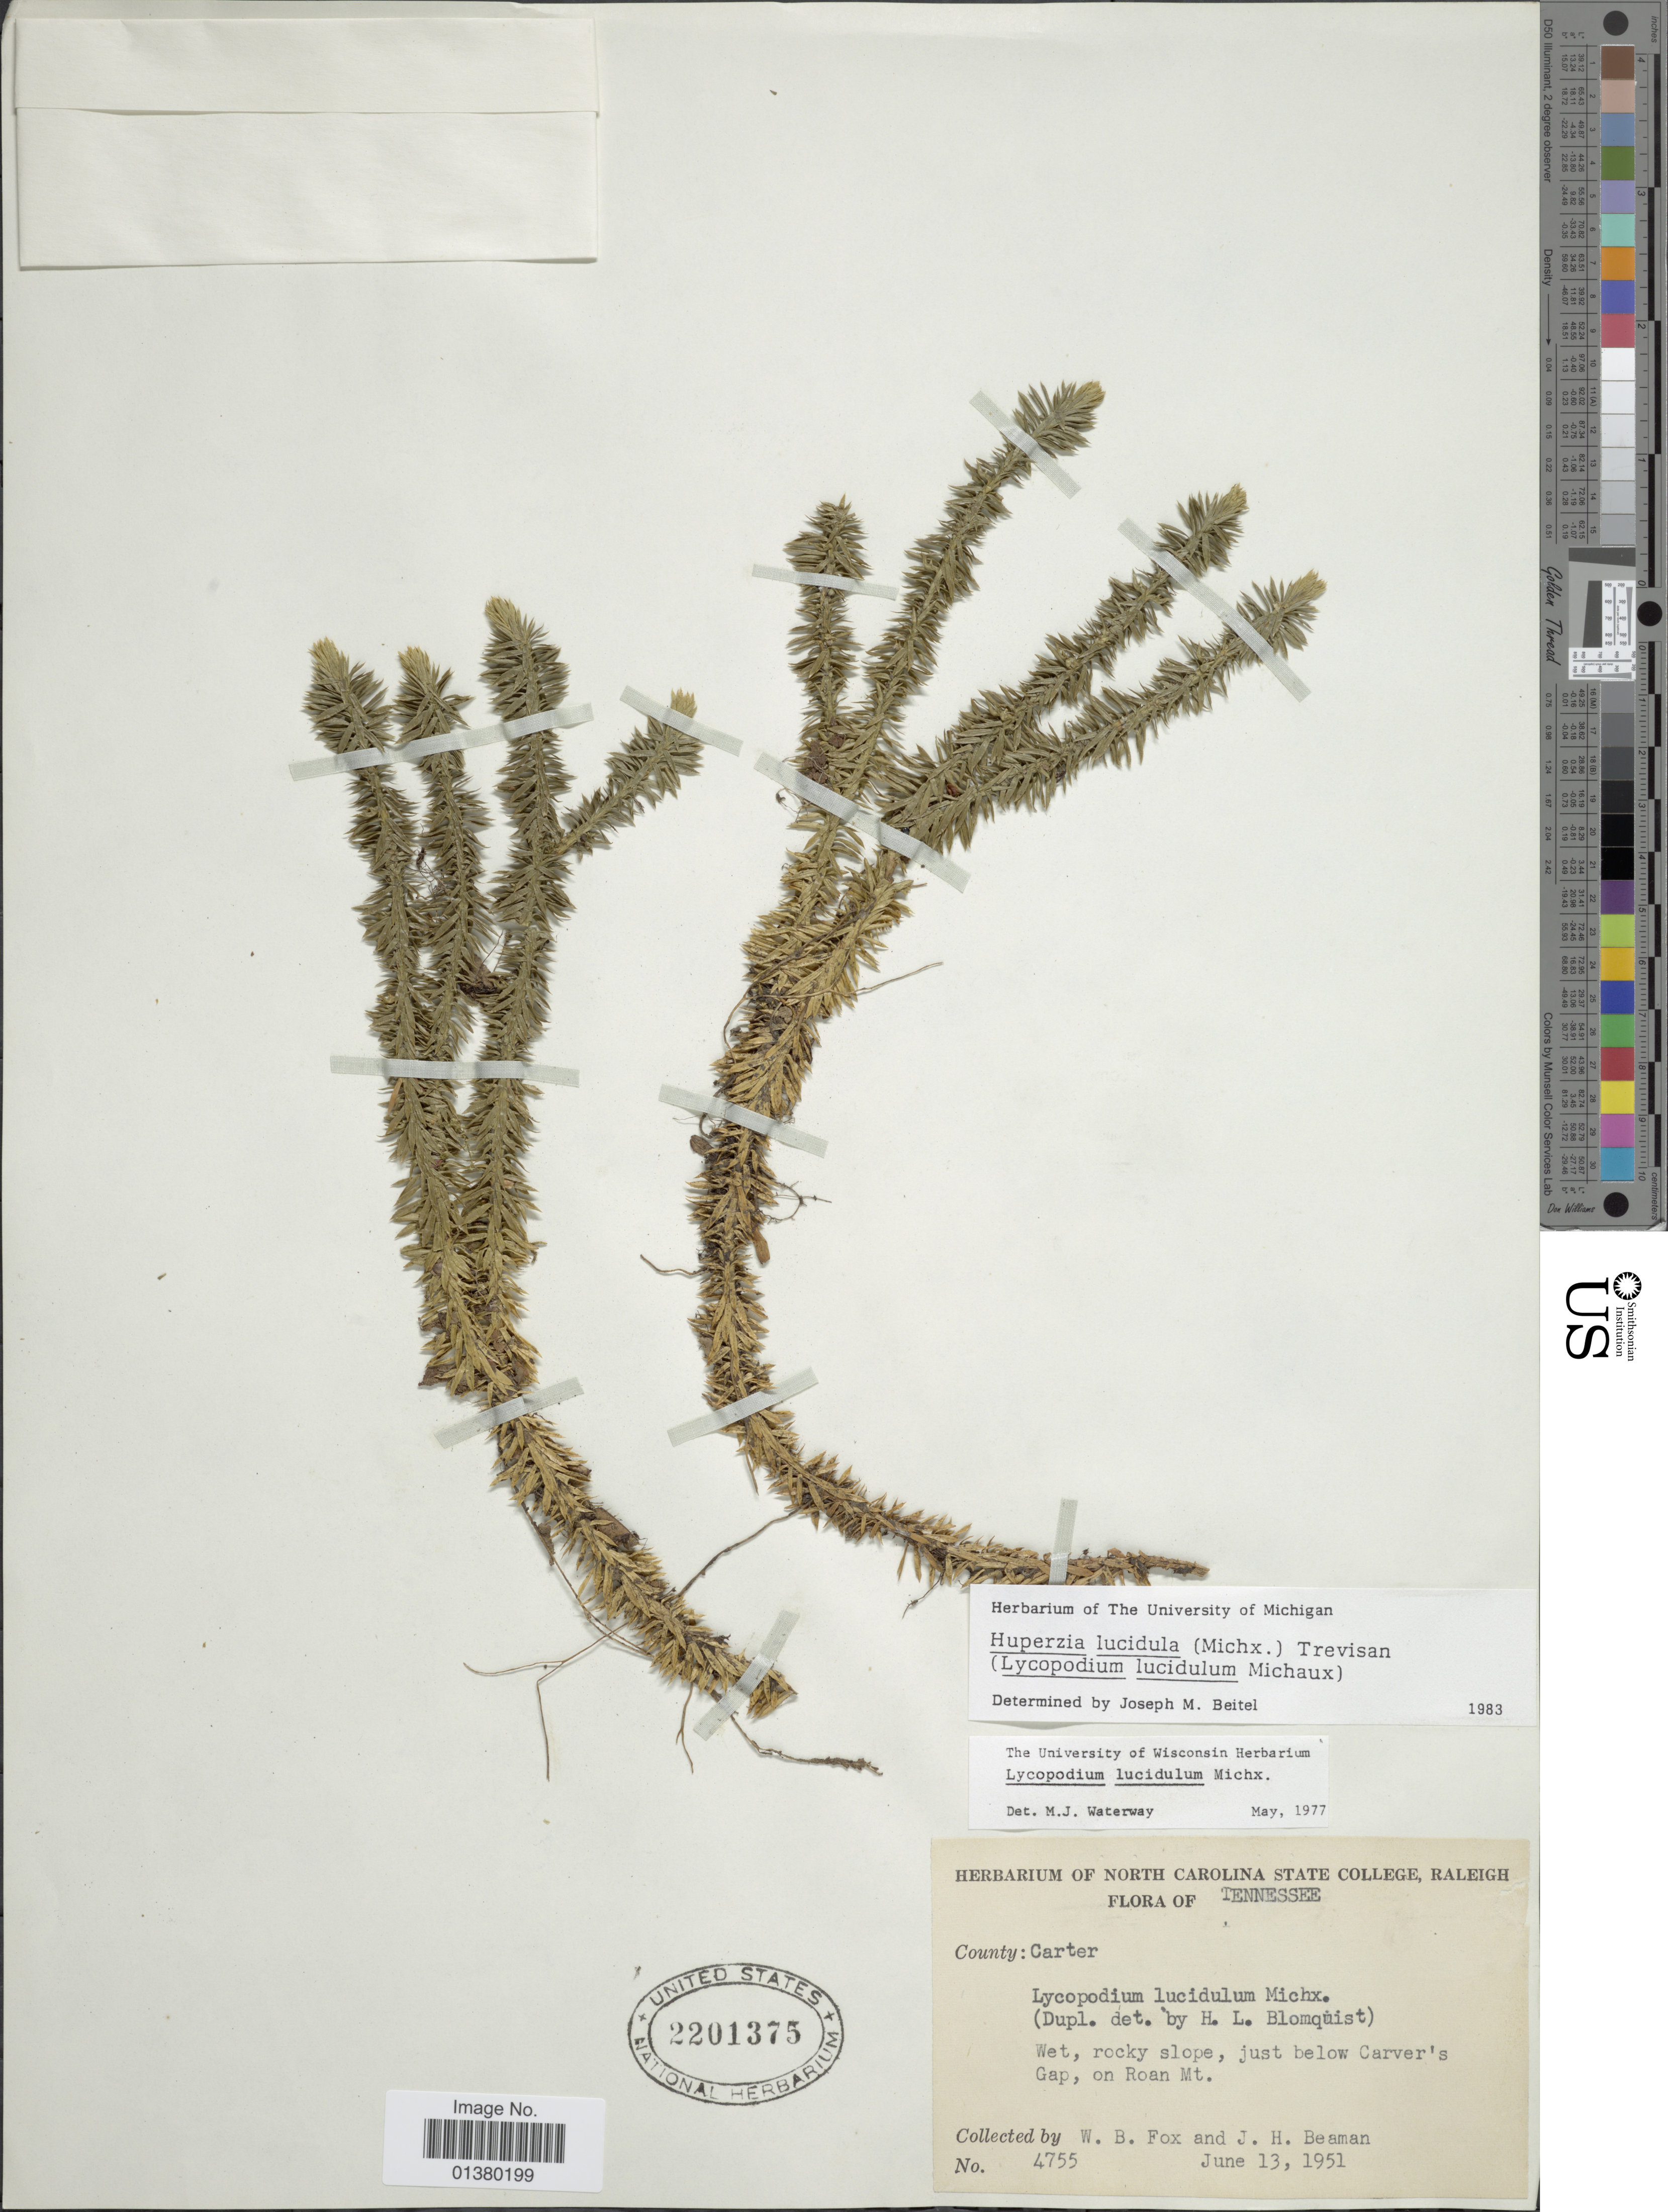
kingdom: Plantae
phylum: Tracheophyta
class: Lycopodiopsida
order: Lycopodiales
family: Lycopodiaceae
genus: Huperzia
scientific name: Huperzia lucidula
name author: (Michx.) Trevis.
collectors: W. B. Fox & J. H. Beaman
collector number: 4755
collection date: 1951-06-13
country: United States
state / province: Tennessee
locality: County: Carter, just belo Carver's Gap, on Roan Mt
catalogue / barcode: US 2201375